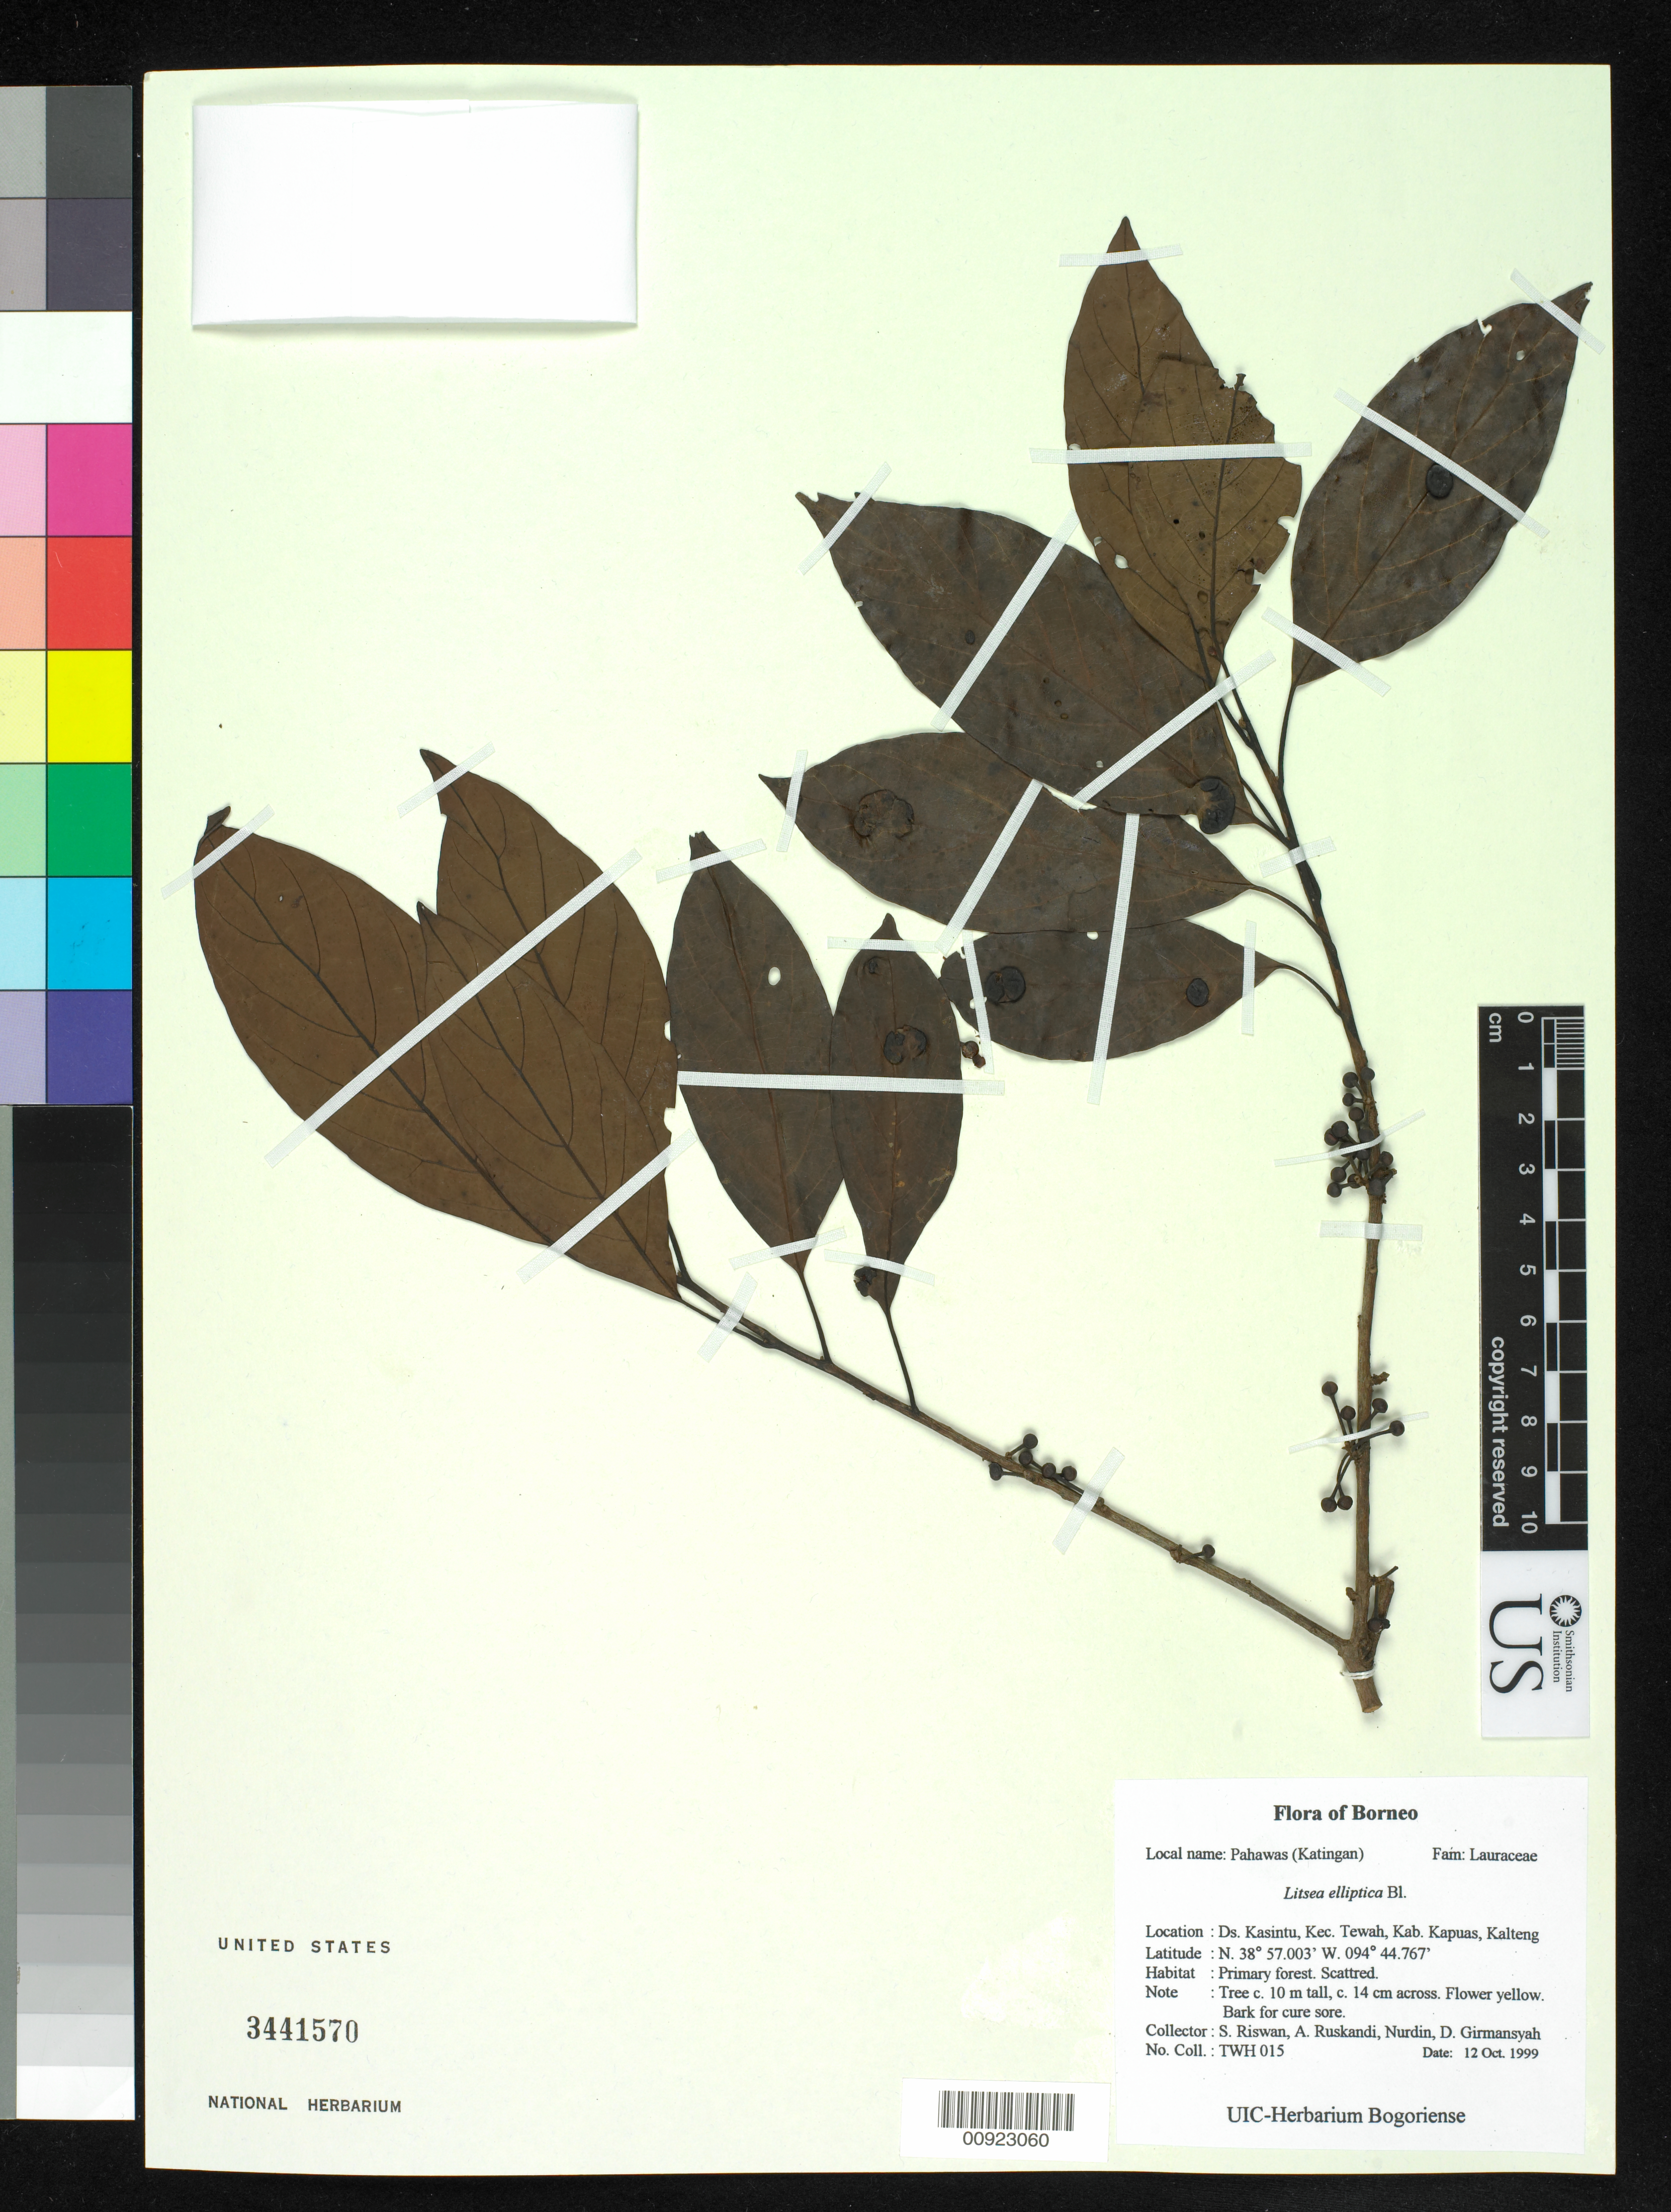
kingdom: Plantae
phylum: Tracheophyta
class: Magnoliopsida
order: Laurales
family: Lauraceae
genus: Litsea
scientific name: Litsea elliptica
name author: Blume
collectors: S. Riswan, A. Ruskandi, Nurdin, D. & D. Girmansyah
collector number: TWH 015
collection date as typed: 12 Oct 1999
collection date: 1999-10-12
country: Malaysia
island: Borneo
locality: Ds. Kasintu, Dec. Tewah, Kab. Kapuas, Kalteng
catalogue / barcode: US 3441570